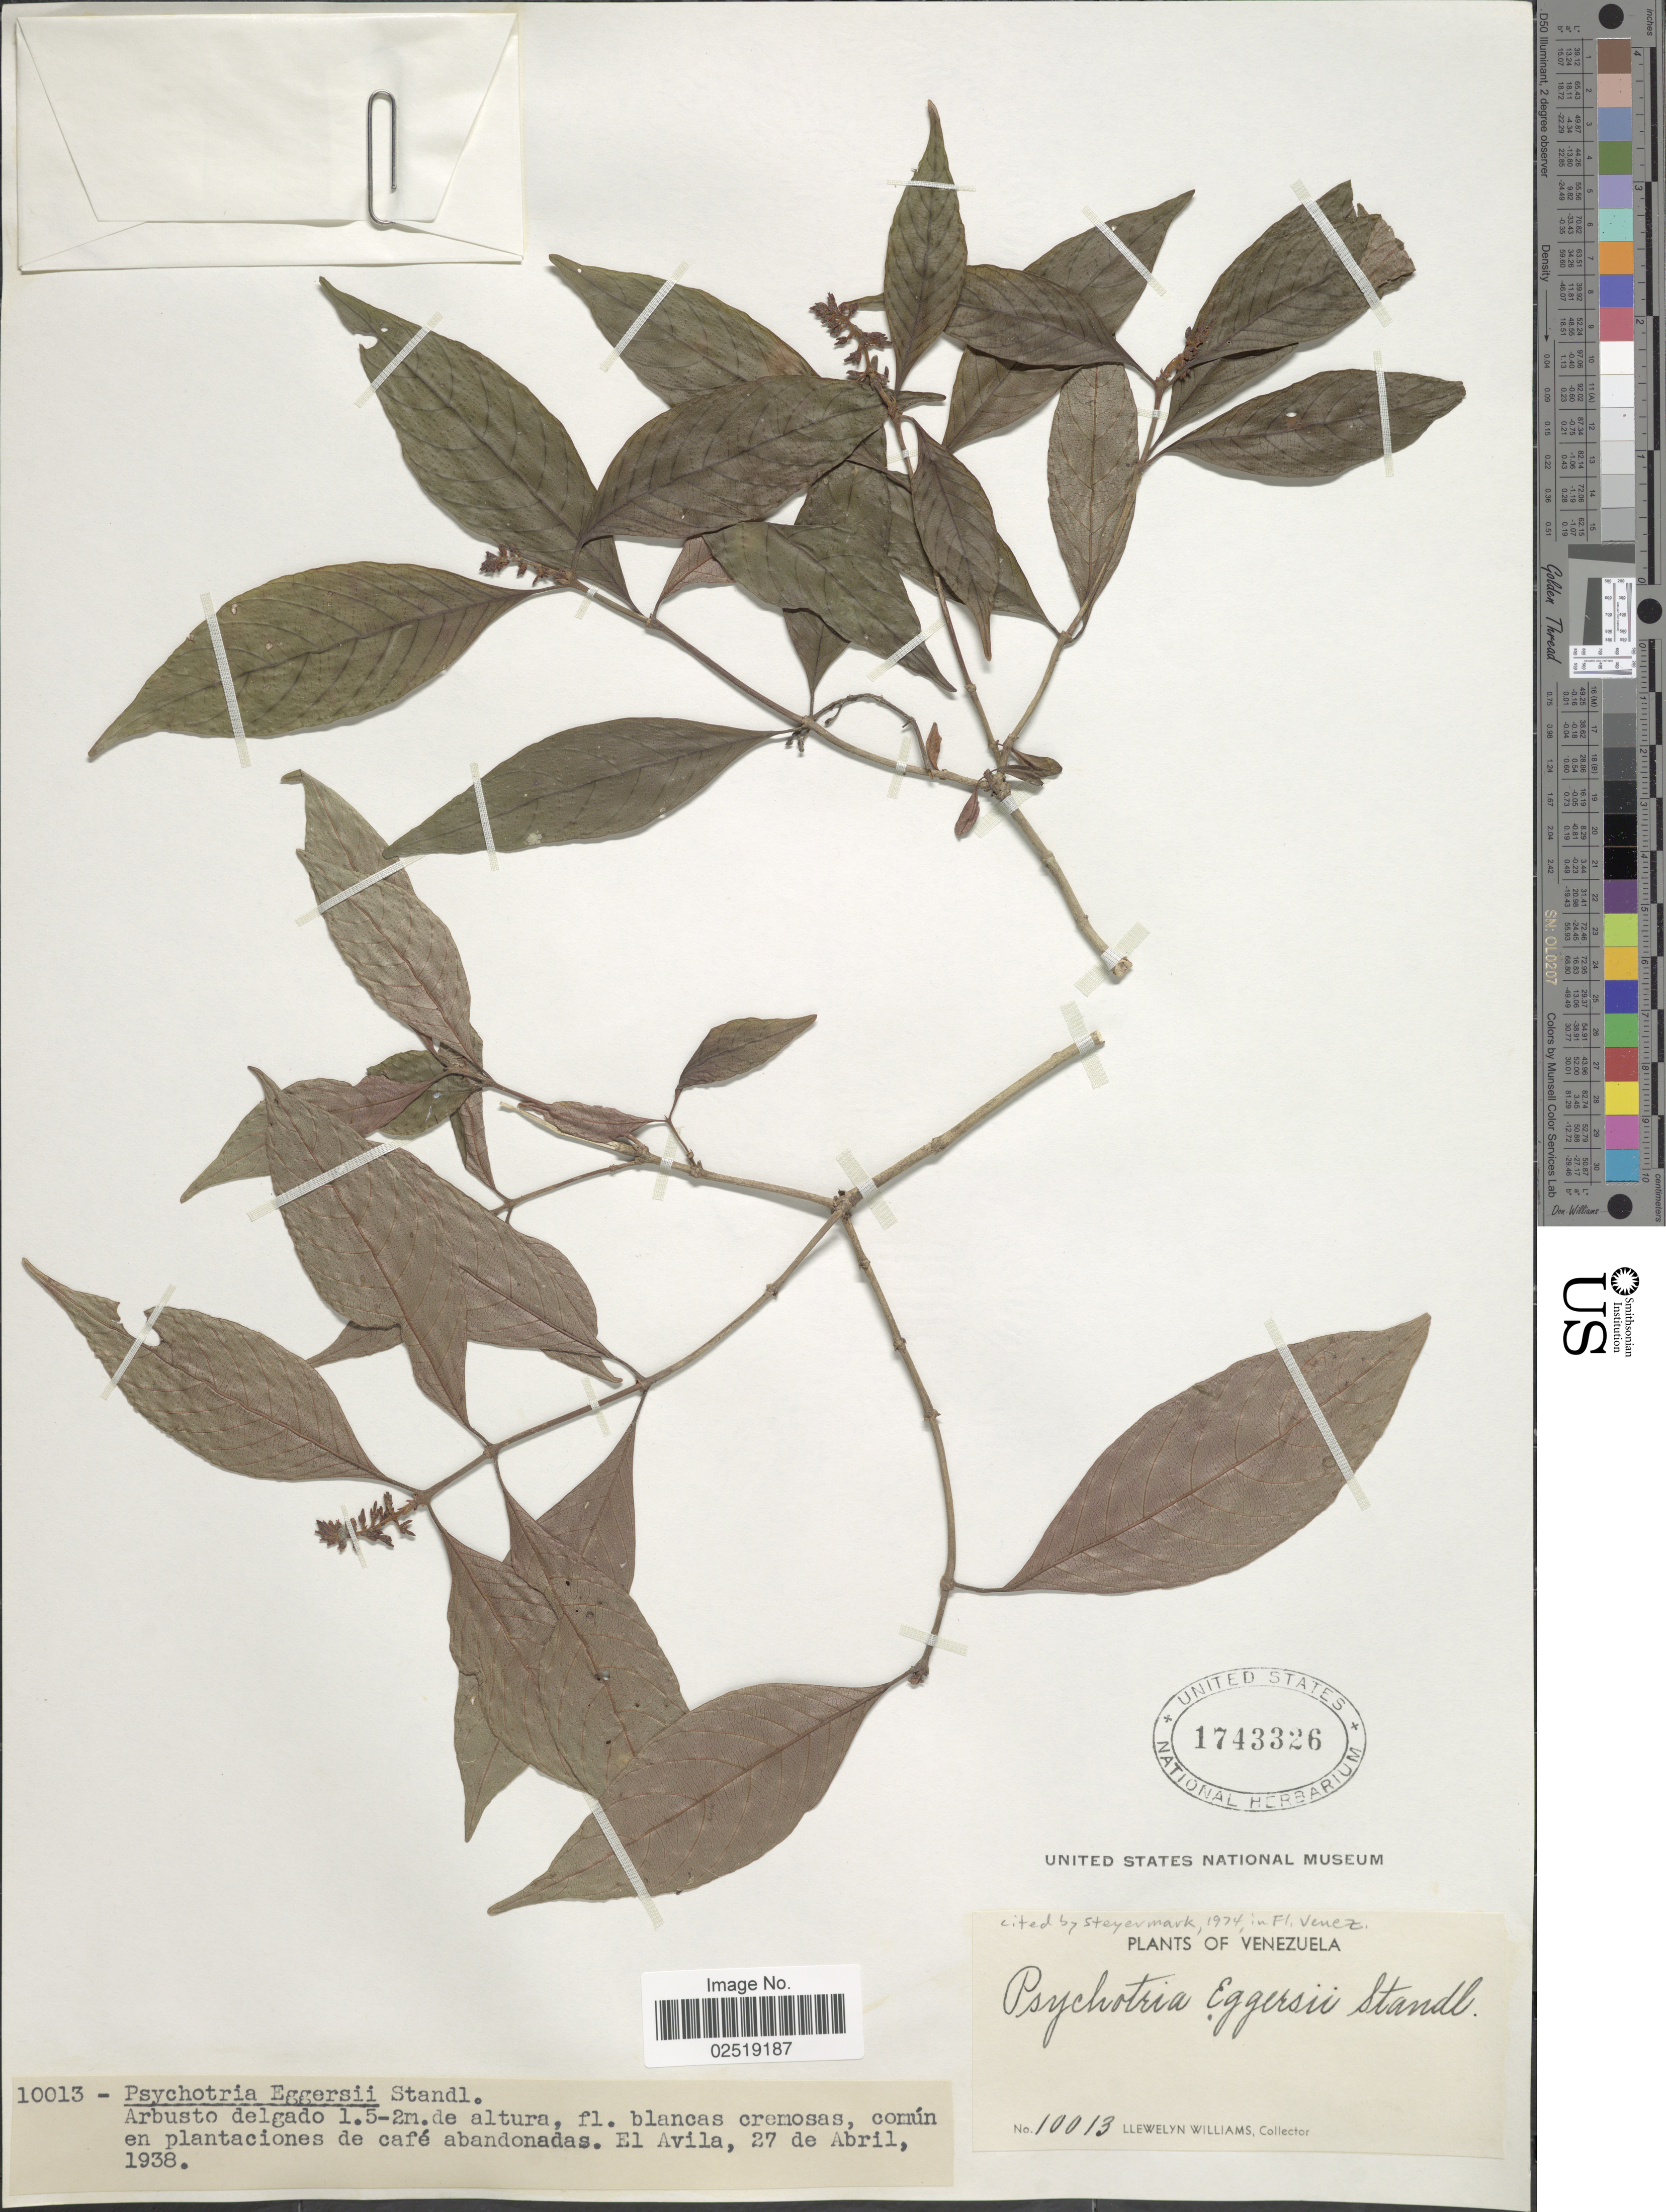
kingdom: Plantae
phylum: Tracheophyta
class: Magnoliopsida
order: Gentianales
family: Rubiaceae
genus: Psychotria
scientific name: Psychotria eggersii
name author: Standl.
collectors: Ll. Williams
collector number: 10013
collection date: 1938-04-27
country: Venezuela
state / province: Miranda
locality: El Avila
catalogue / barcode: US 1743326